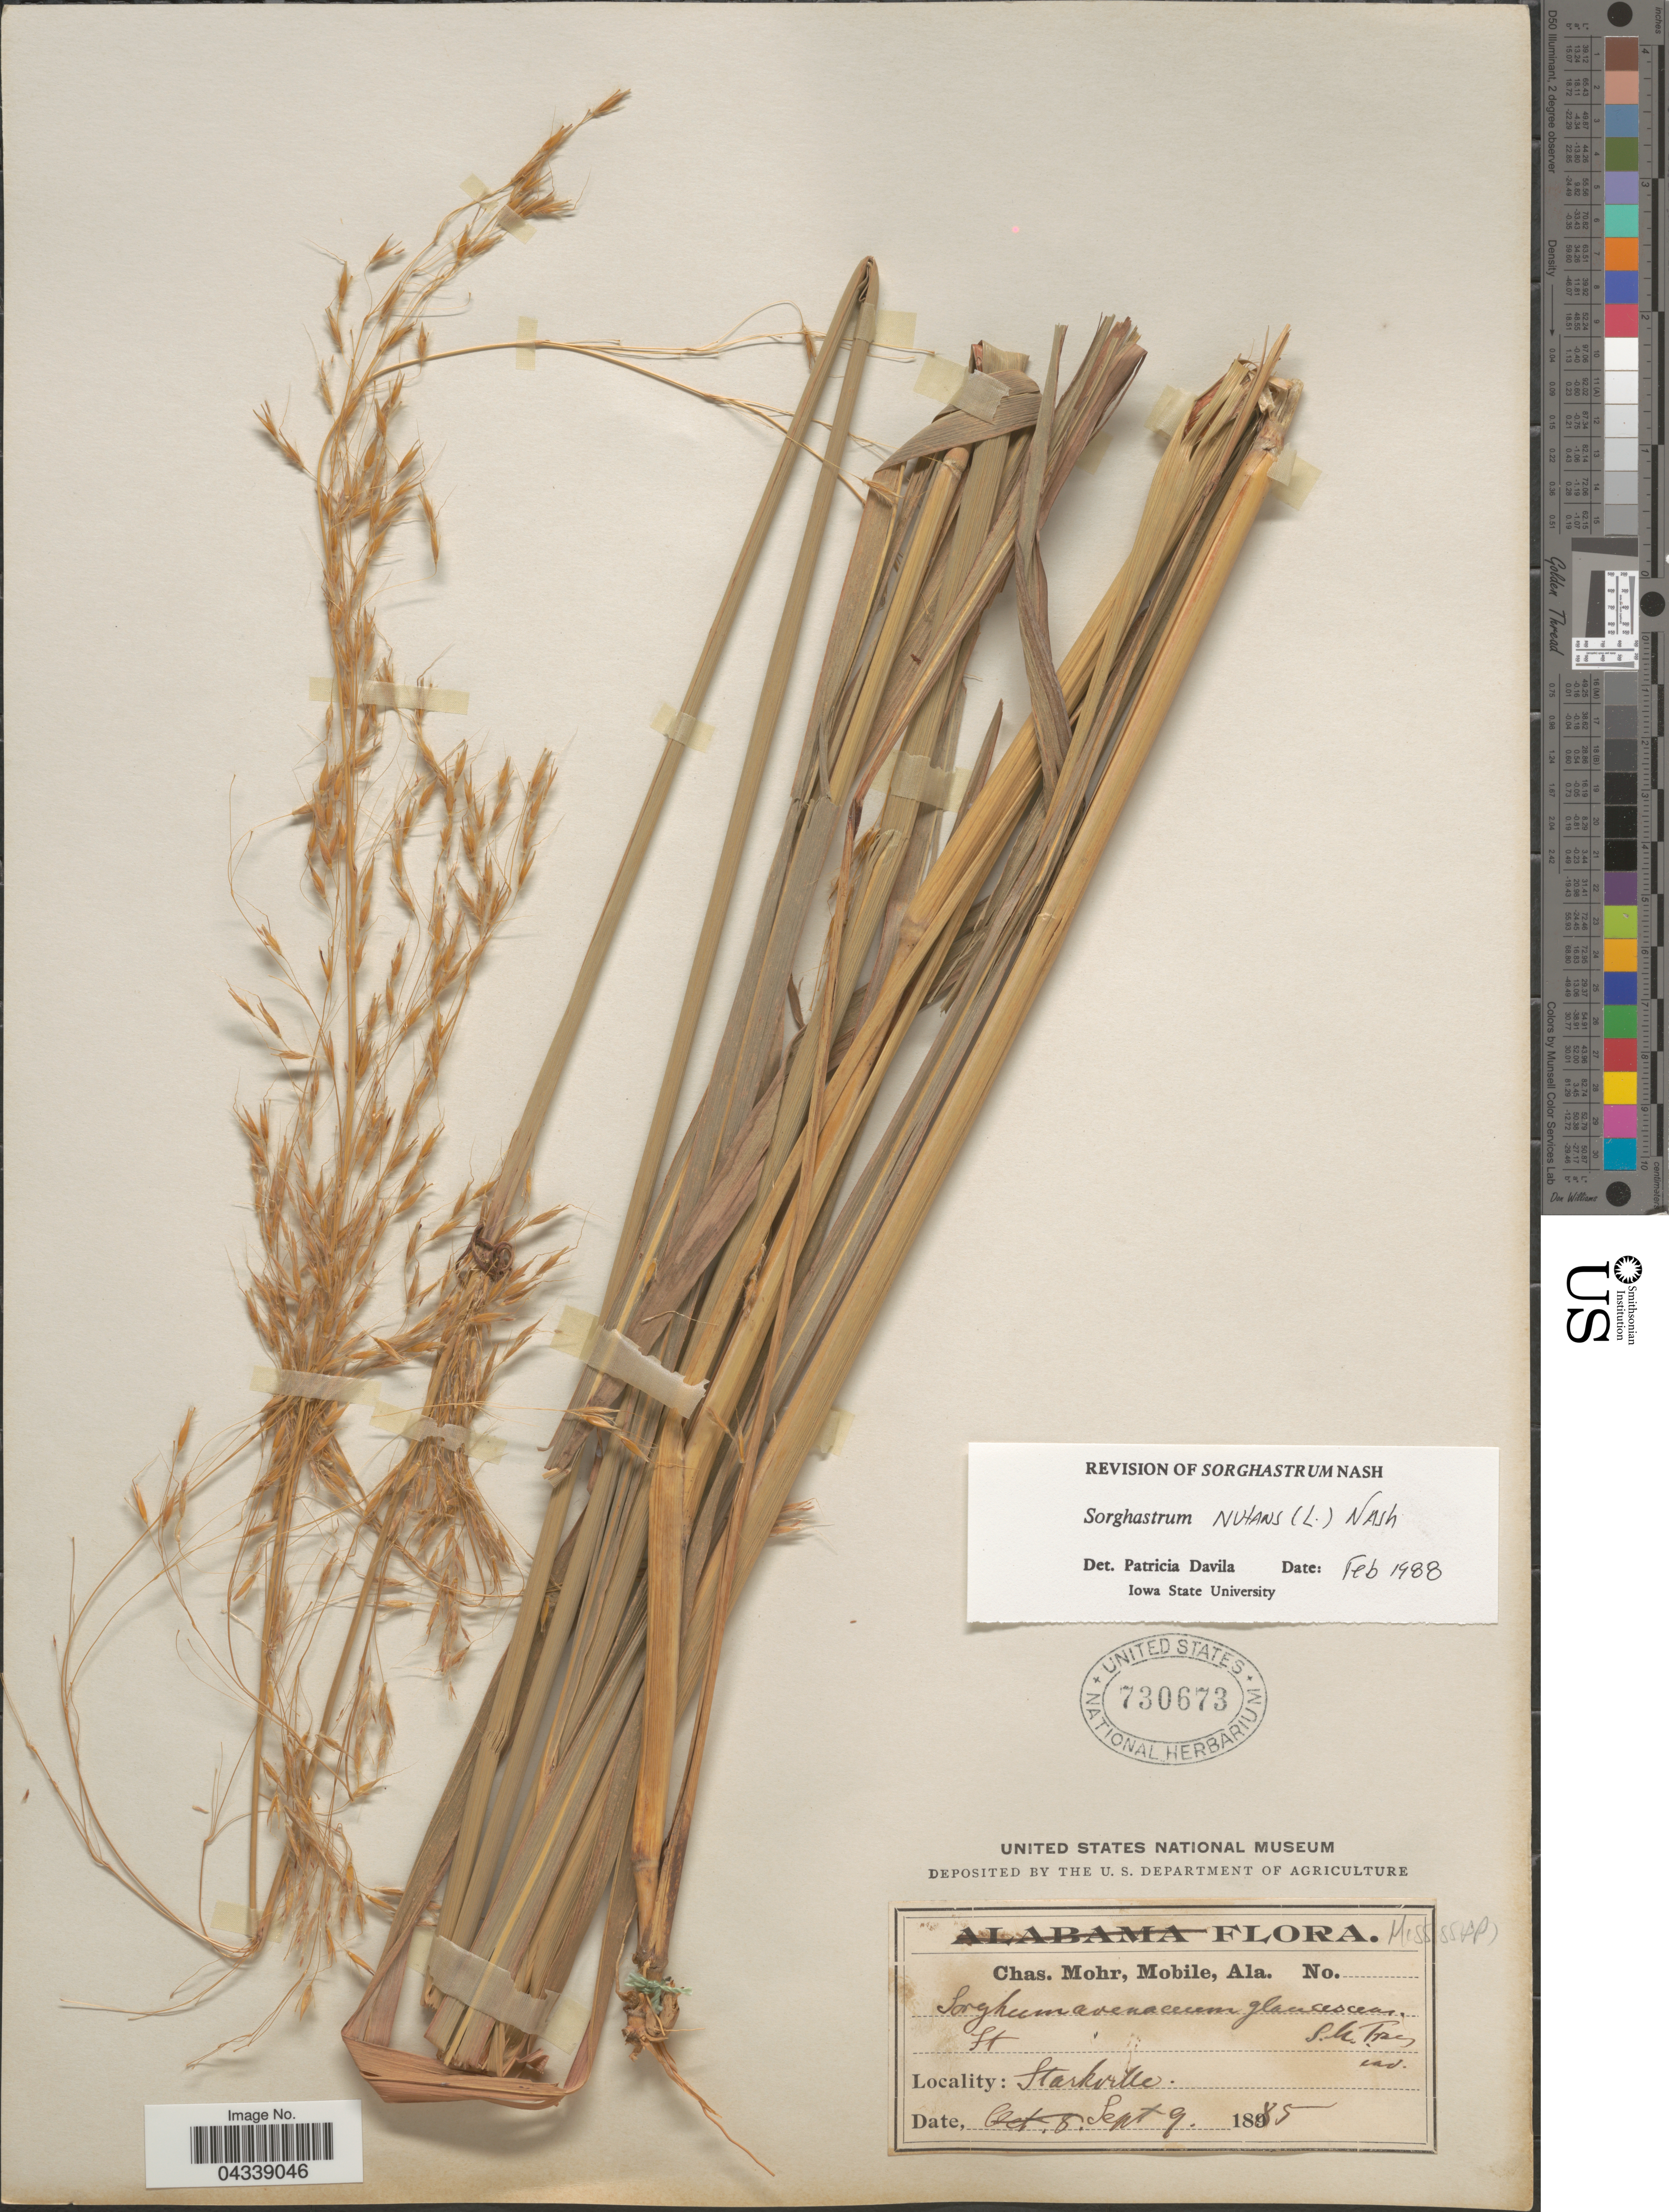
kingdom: Plantae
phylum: Tracheophyta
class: Liliopsida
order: Poales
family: Poaceae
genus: Sorghastrum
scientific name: Sorghastrum nutans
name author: (L.) Nash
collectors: Mohr, C. T. (herbarium)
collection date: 1885-09-09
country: United States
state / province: Mississippi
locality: Starkville.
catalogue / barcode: US 730673